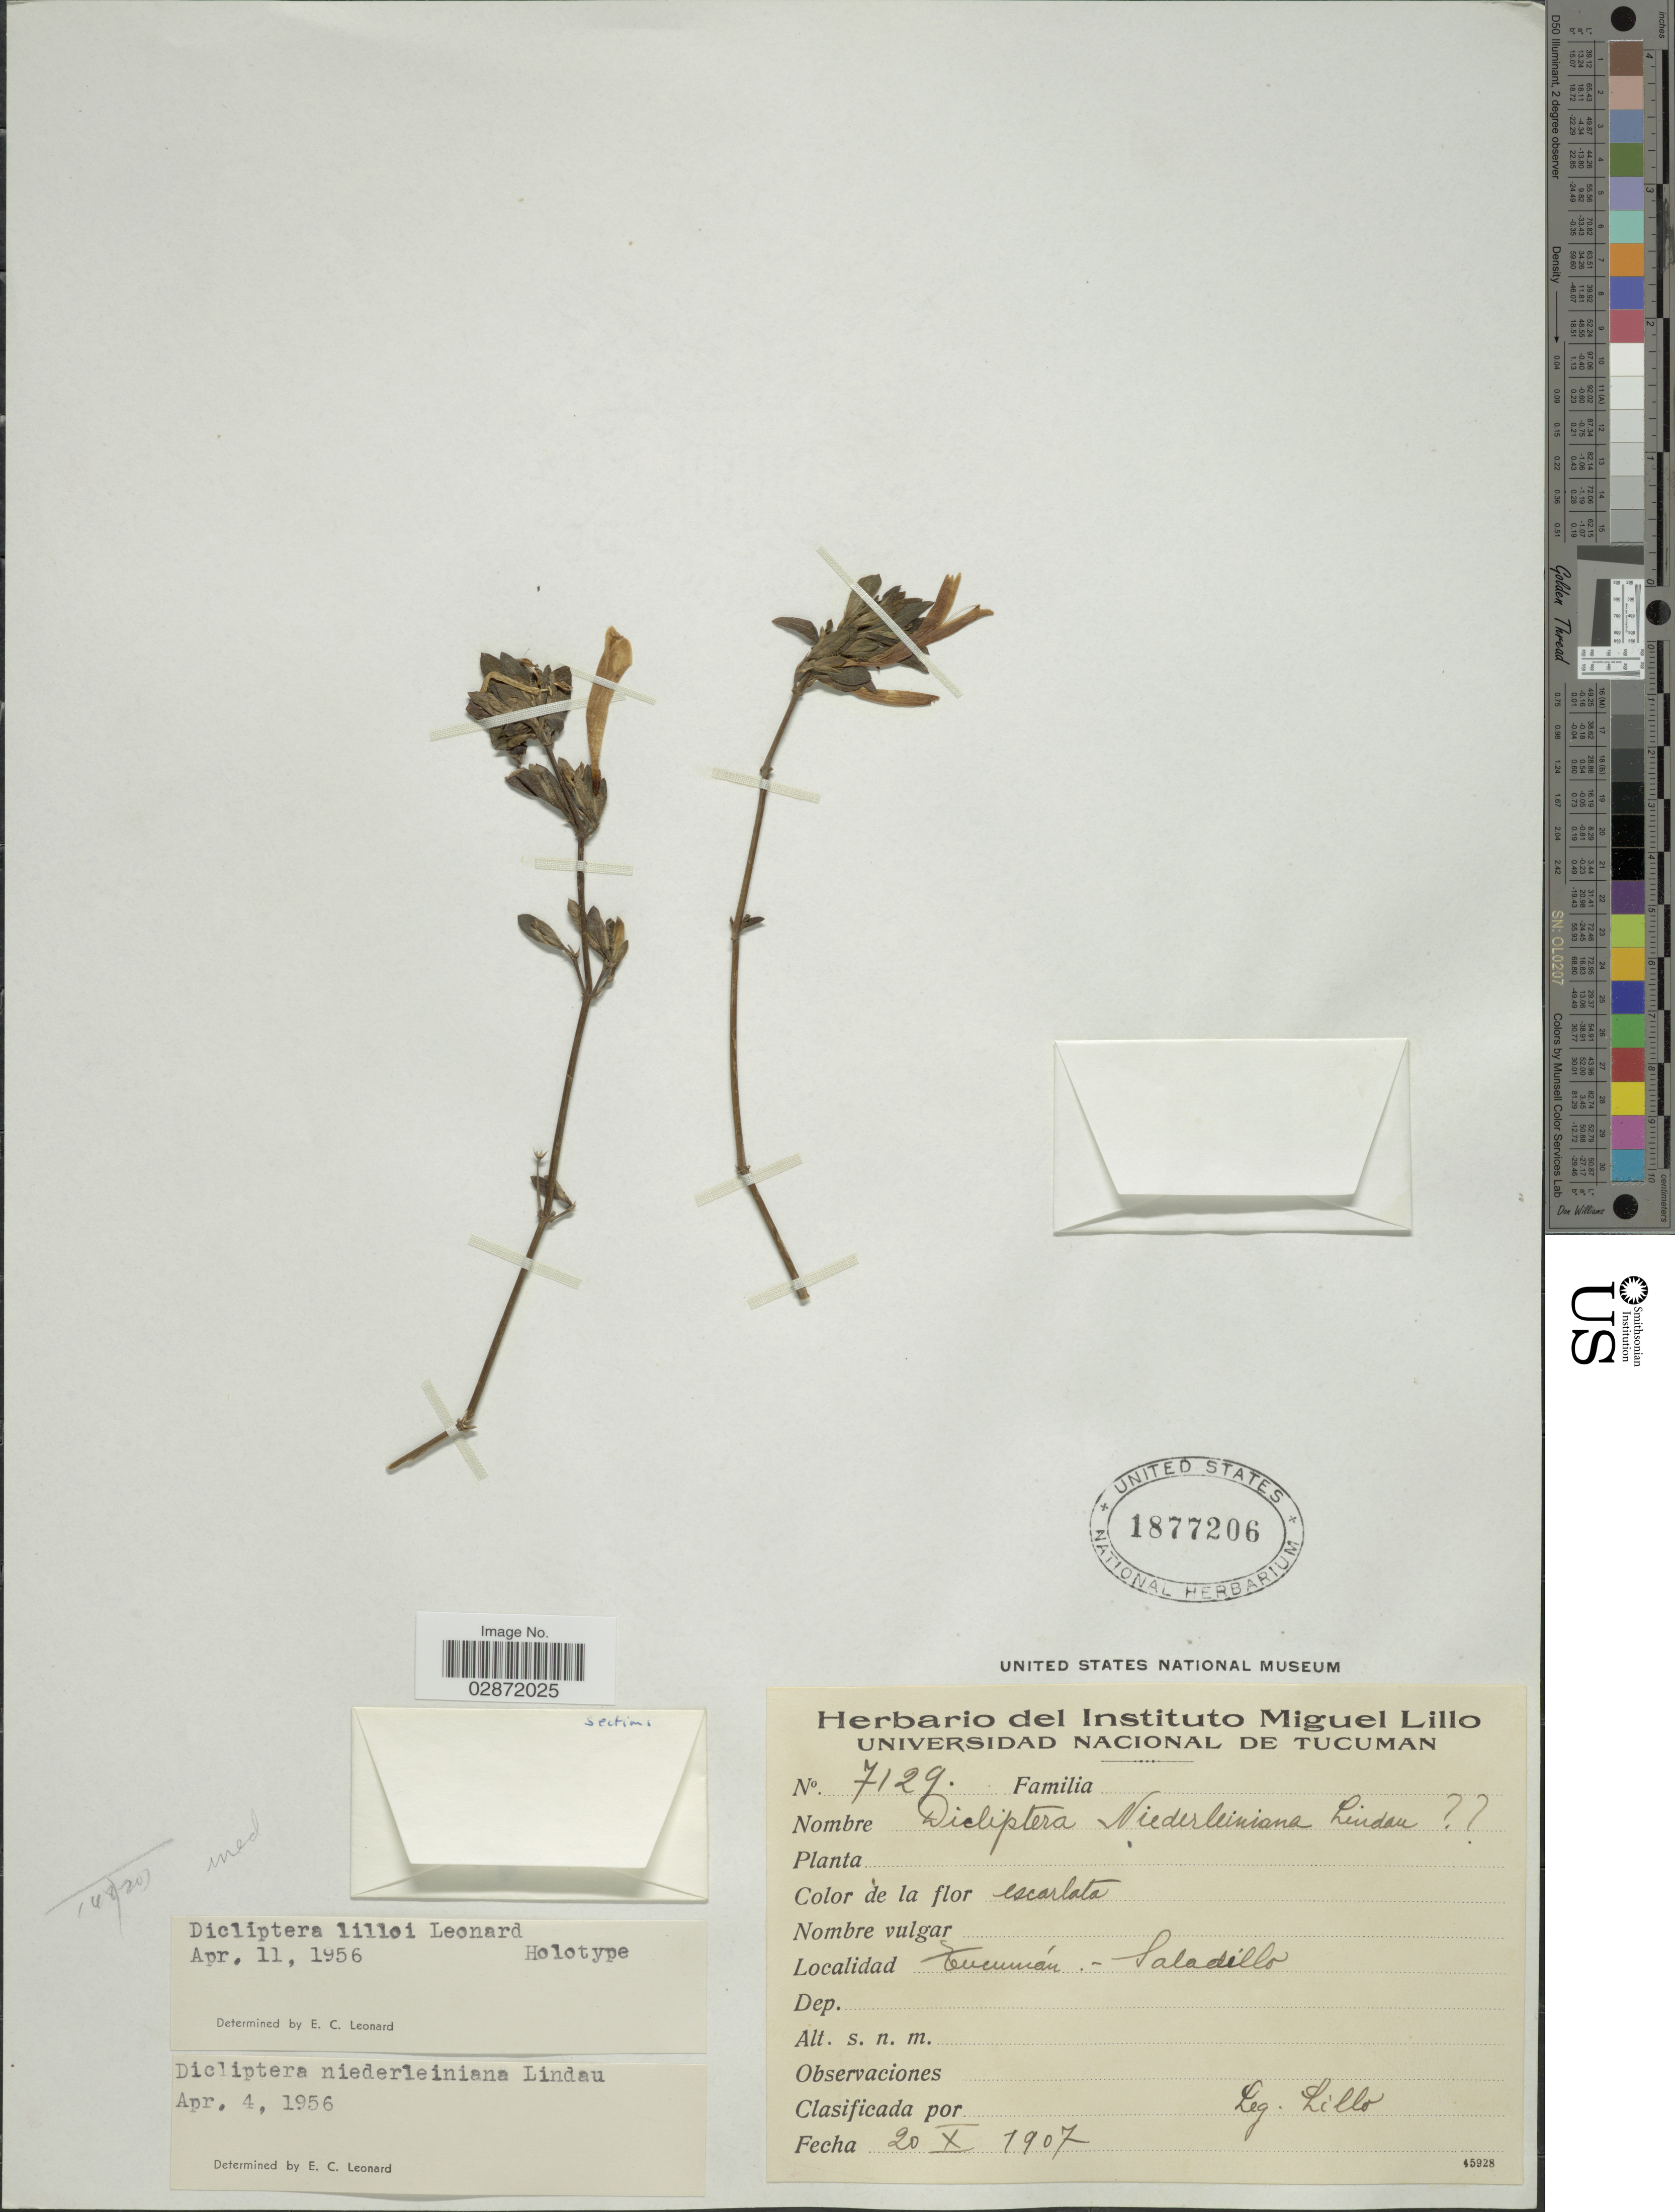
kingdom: Plantae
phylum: Tracheophyta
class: Magnoliopsida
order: Lamiales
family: Acanthaceae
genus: Dicliptera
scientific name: Dicliptera lilloi Leonard sp. nov. ined.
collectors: M. Lillo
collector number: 7129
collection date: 1907-10-20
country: Argentina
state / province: Tucuman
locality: Saladillo.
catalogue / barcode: US 1877206